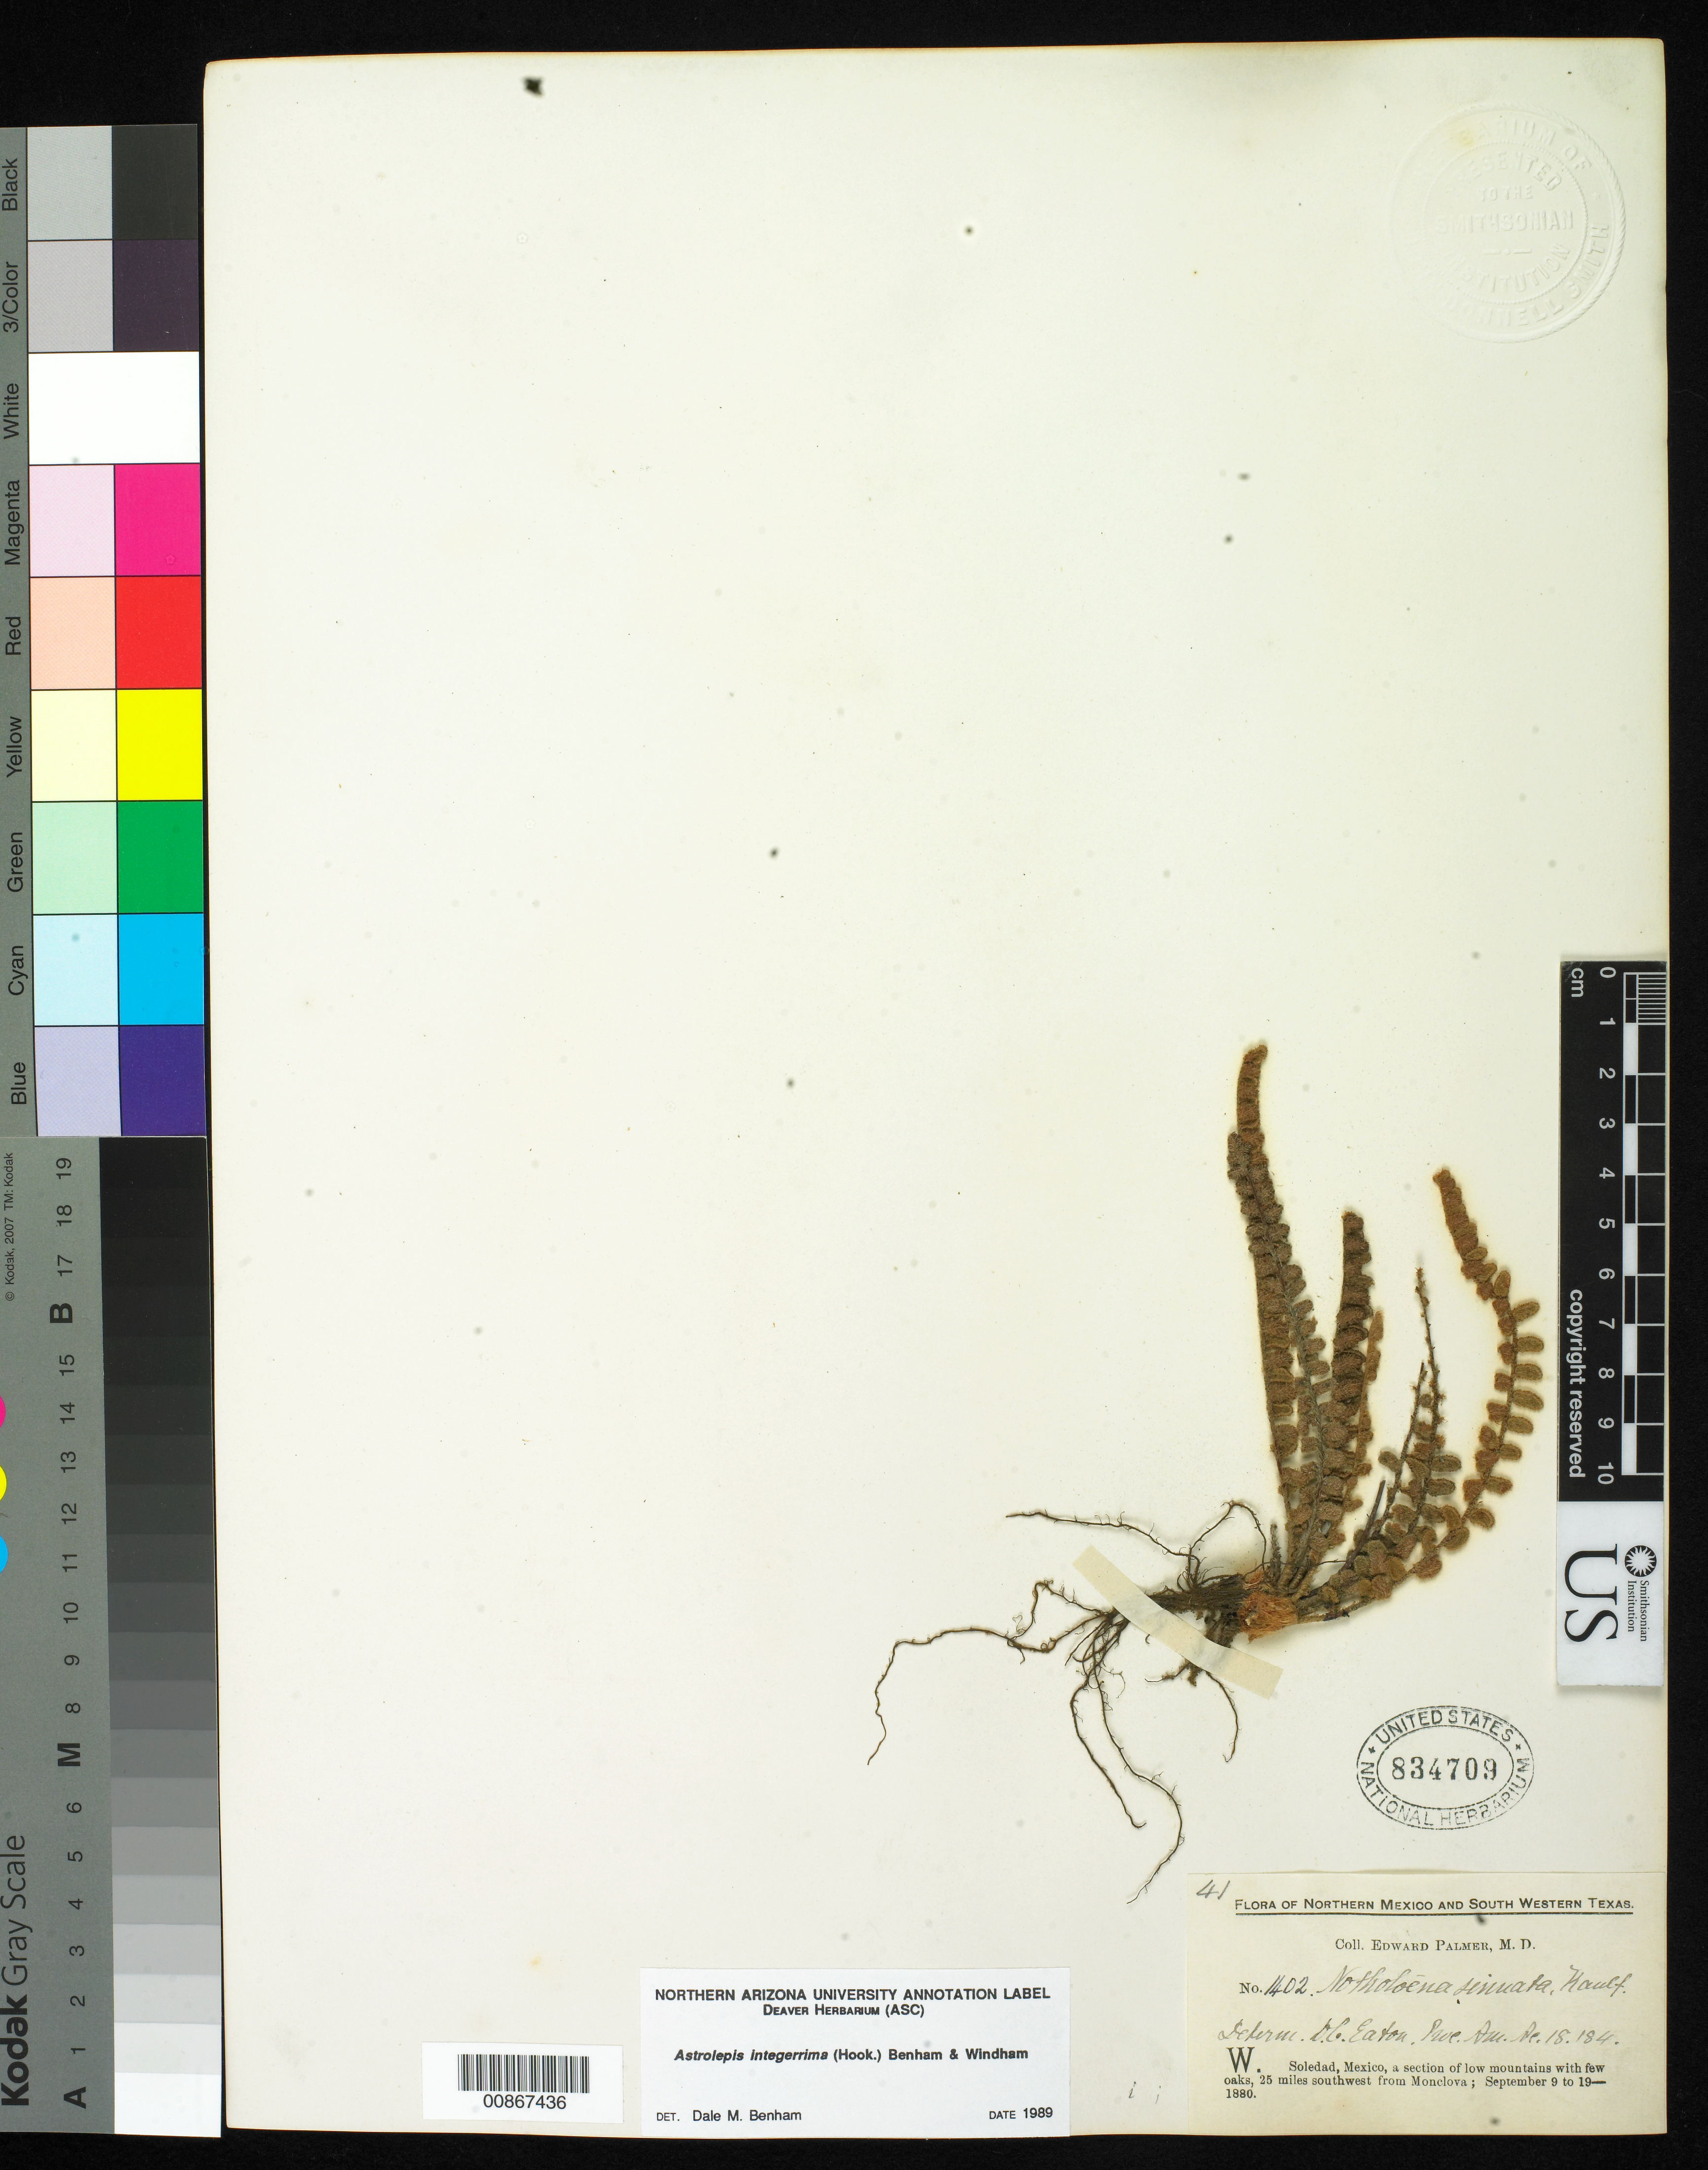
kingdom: Plantae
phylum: Tracheophyta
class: Polypodiopsida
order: Polypodiales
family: Pteridaceae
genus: Astrolepis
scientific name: Astrolepis integerrima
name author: (Hook.) D.M. Benham & Windham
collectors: E. Palmer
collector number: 1402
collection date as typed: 09 Sep 1880 to 19 Sep 1880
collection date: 1880-09-09/1880-09-19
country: Mexico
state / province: Coahuila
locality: W. Soledad, 25 miles southwest from Monclova, Coahuila.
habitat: A section of low mountains with few oaks.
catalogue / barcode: US 834709